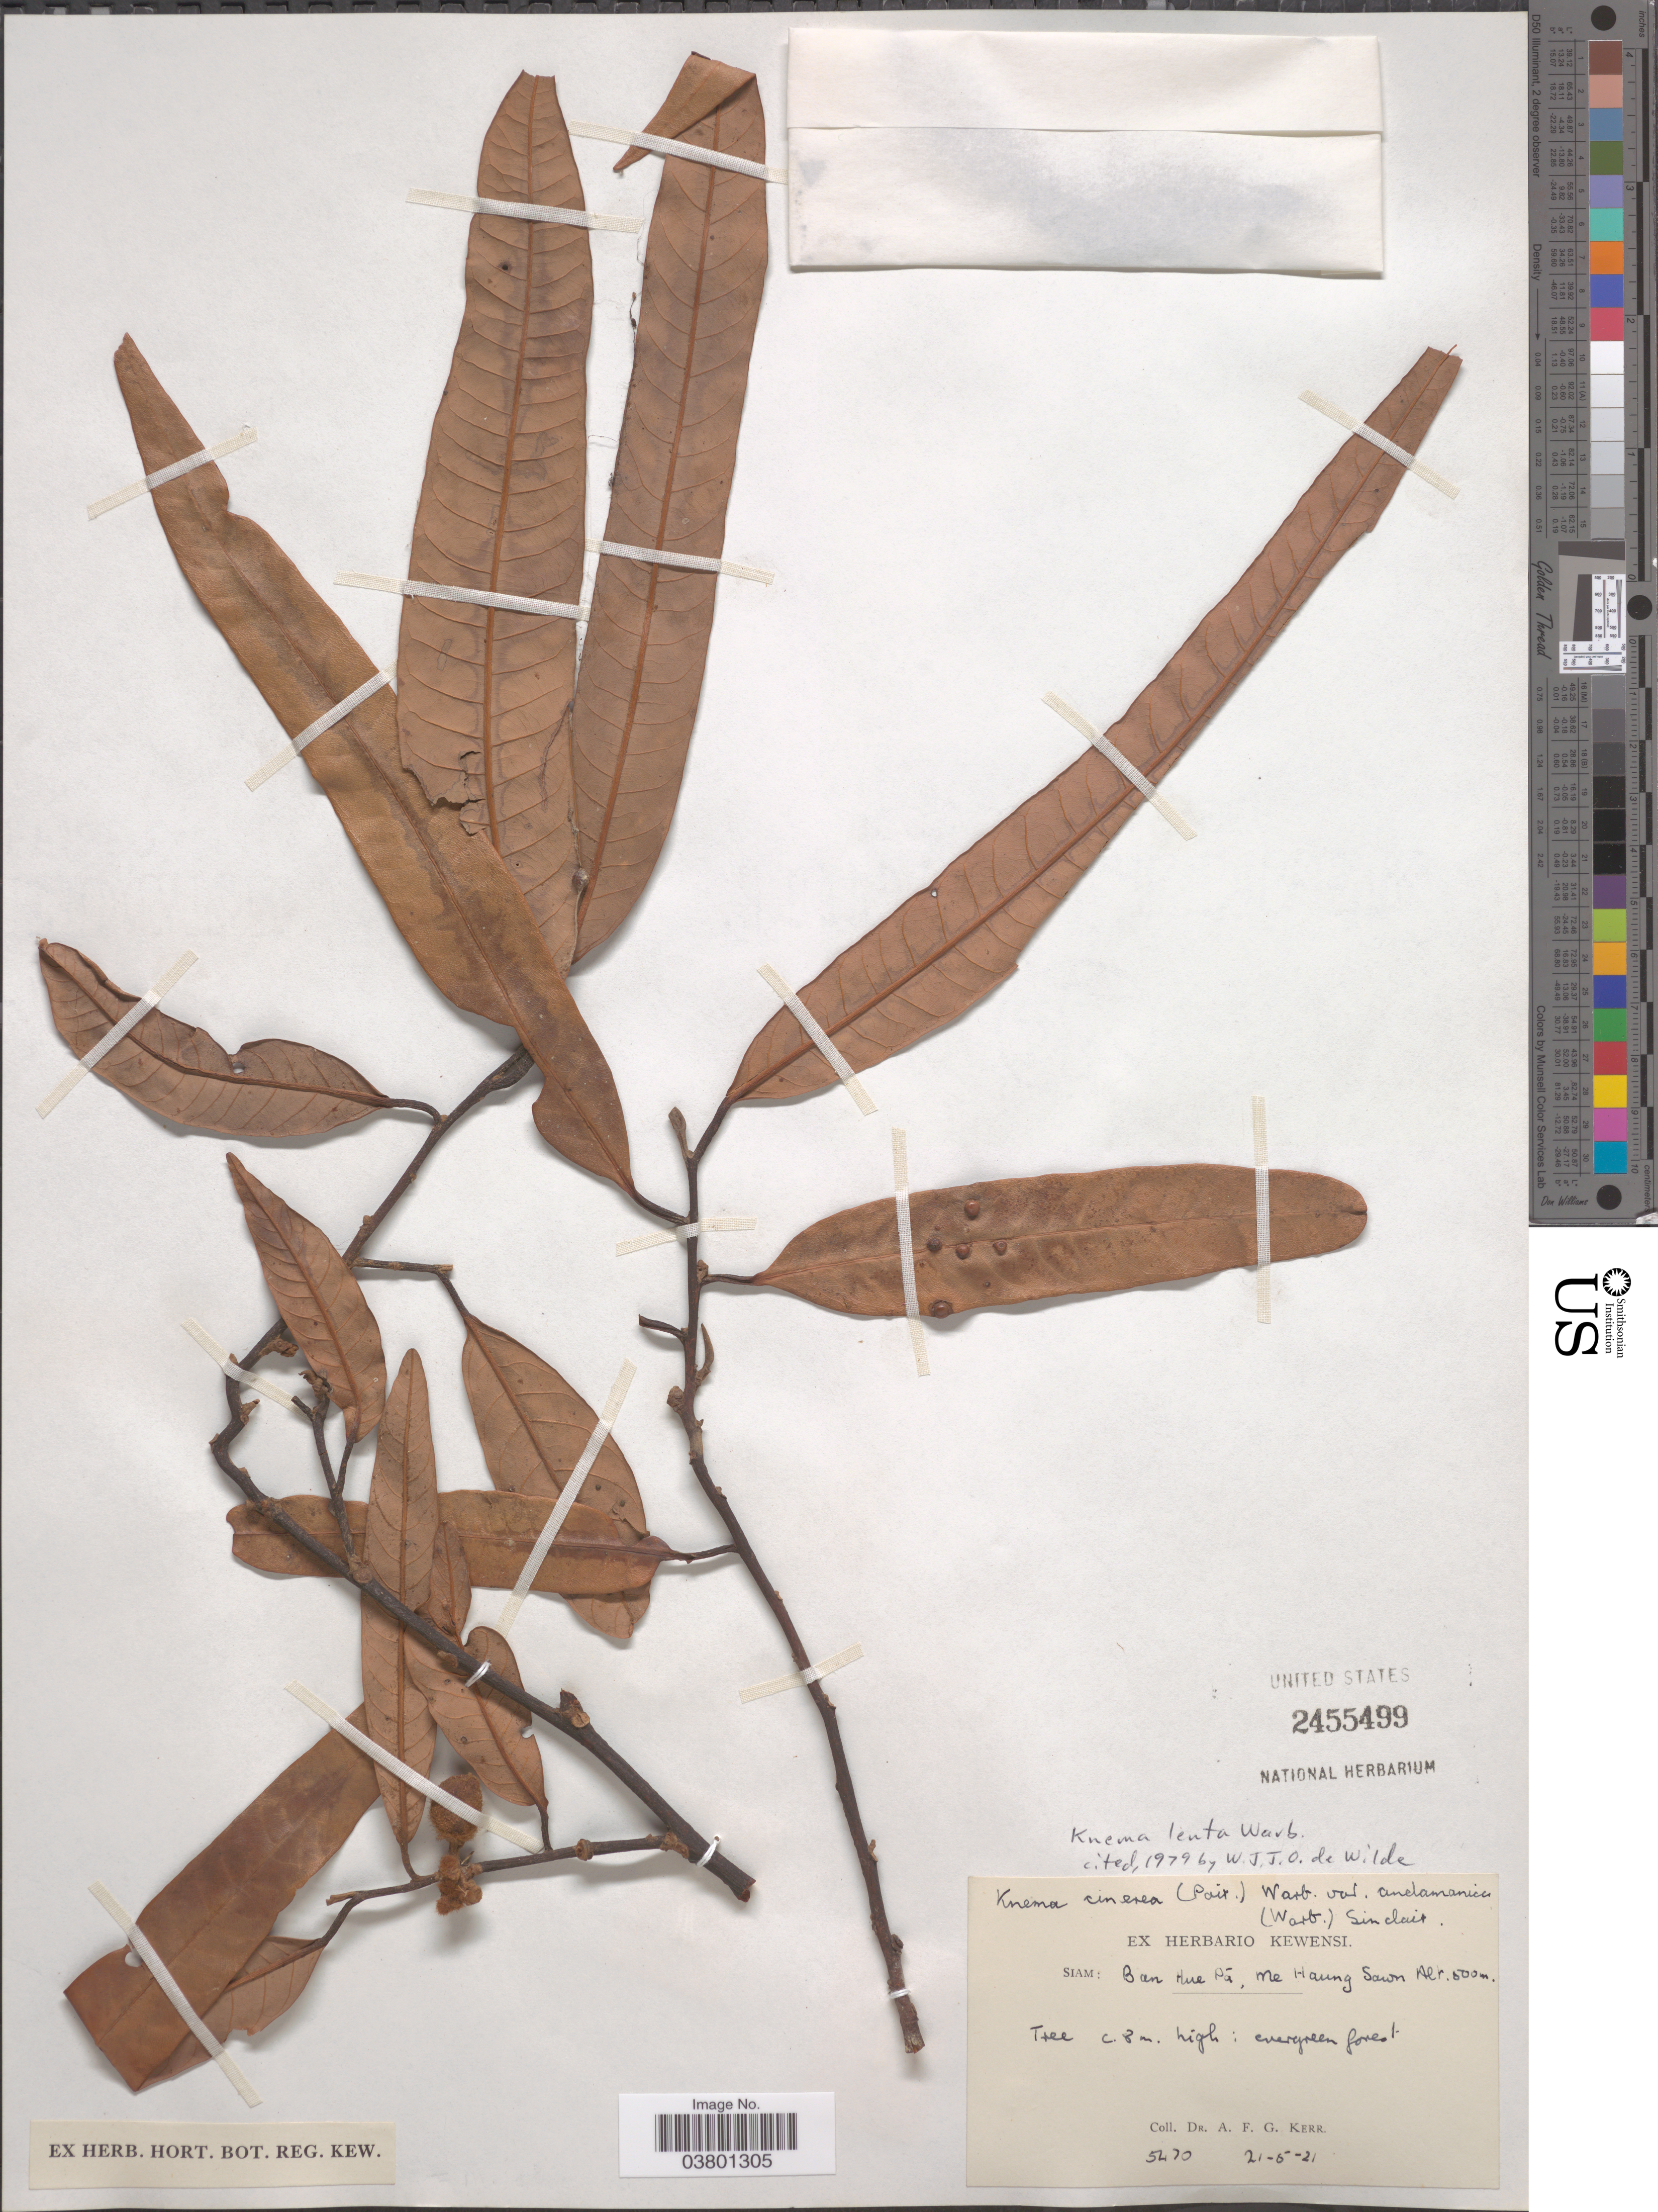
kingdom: Plantae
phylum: Tracheophyta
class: Magnoliopsida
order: Magnoliales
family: Myristicaceae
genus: Knema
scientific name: Knema lenta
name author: Warb.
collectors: A. F. G. Kerr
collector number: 5470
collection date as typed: Transcribed d/m/y: 21/5/21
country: Thailand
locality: Siam: Ban Hue Pá, Me Haung Sawn.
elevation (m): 500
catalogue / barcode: US 2455499